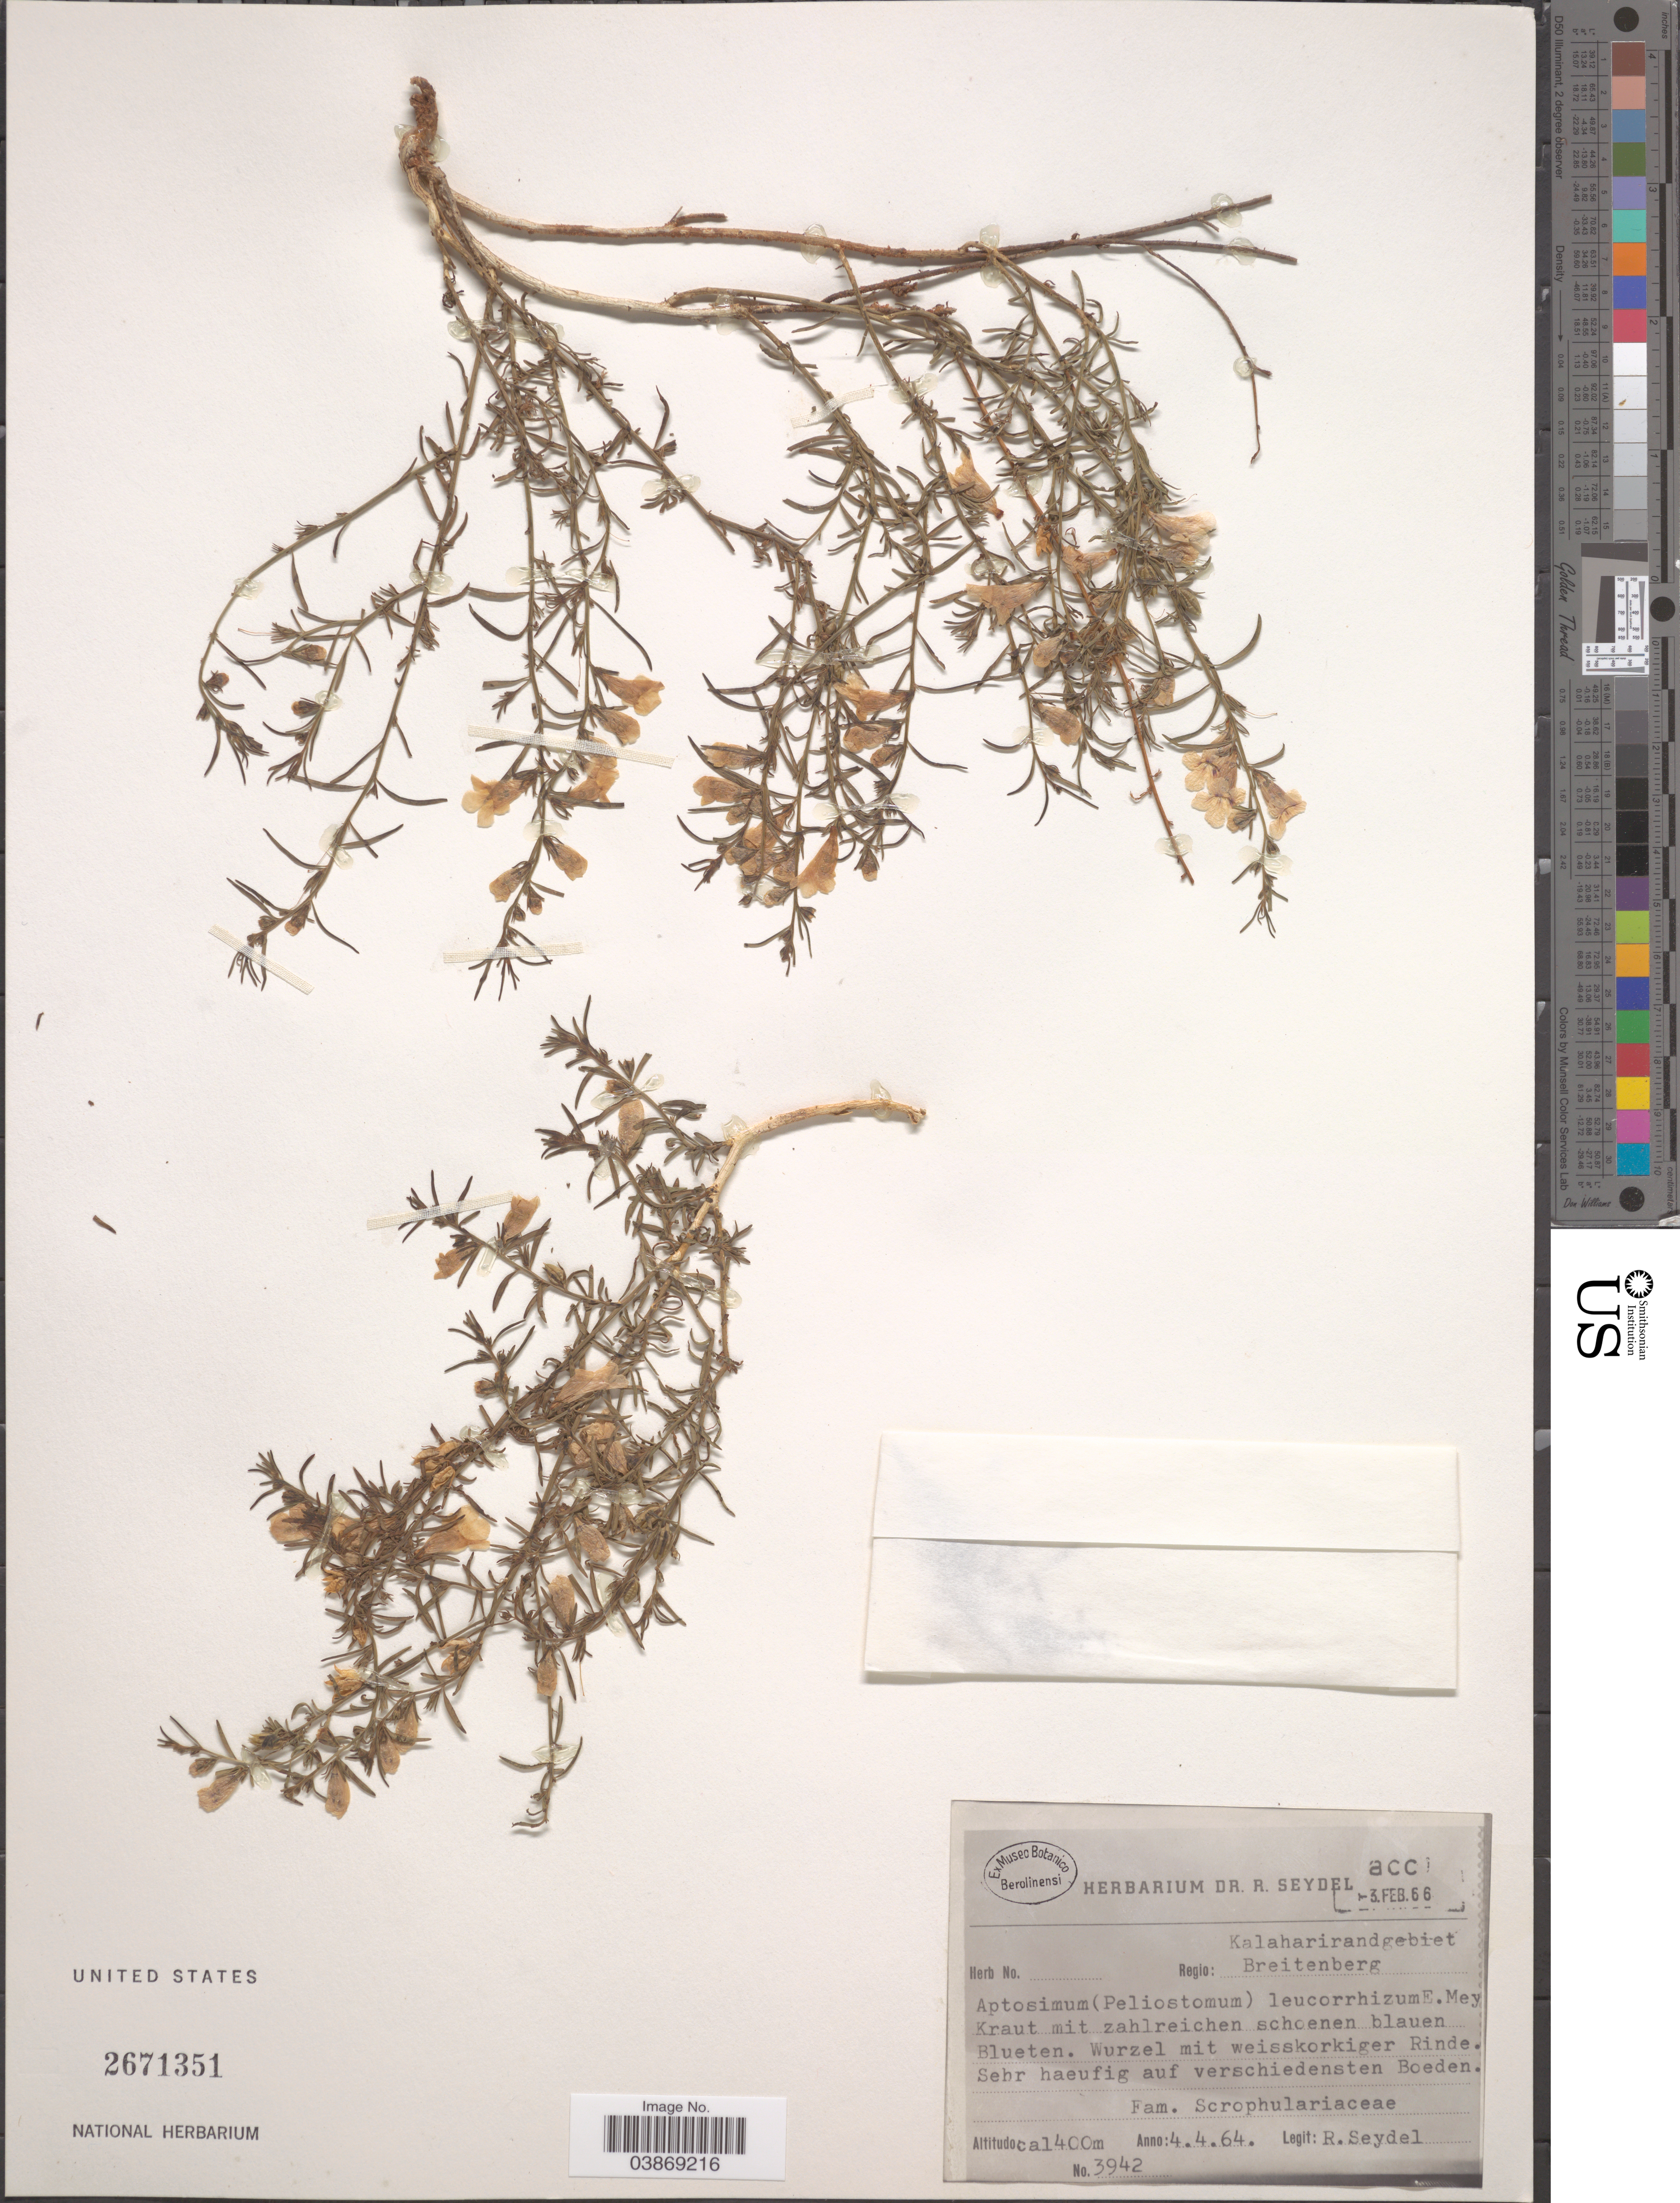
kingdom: Plantae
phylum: Tracheophyta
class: Magnoliopsida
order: Lamiales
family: Scrophulariaceae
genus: Aptosimum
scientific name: Aptosimum leucorrhizum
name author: (E. Mey. ex Benth.) E. Phillips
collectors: R. Seydel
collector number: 3942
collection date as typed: Transcribed d/m/y: 4/4/64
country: Namibia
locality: Kalaharirandgebiet. Regio: Breitenberg.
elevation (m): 1400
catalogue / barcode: US 2671351